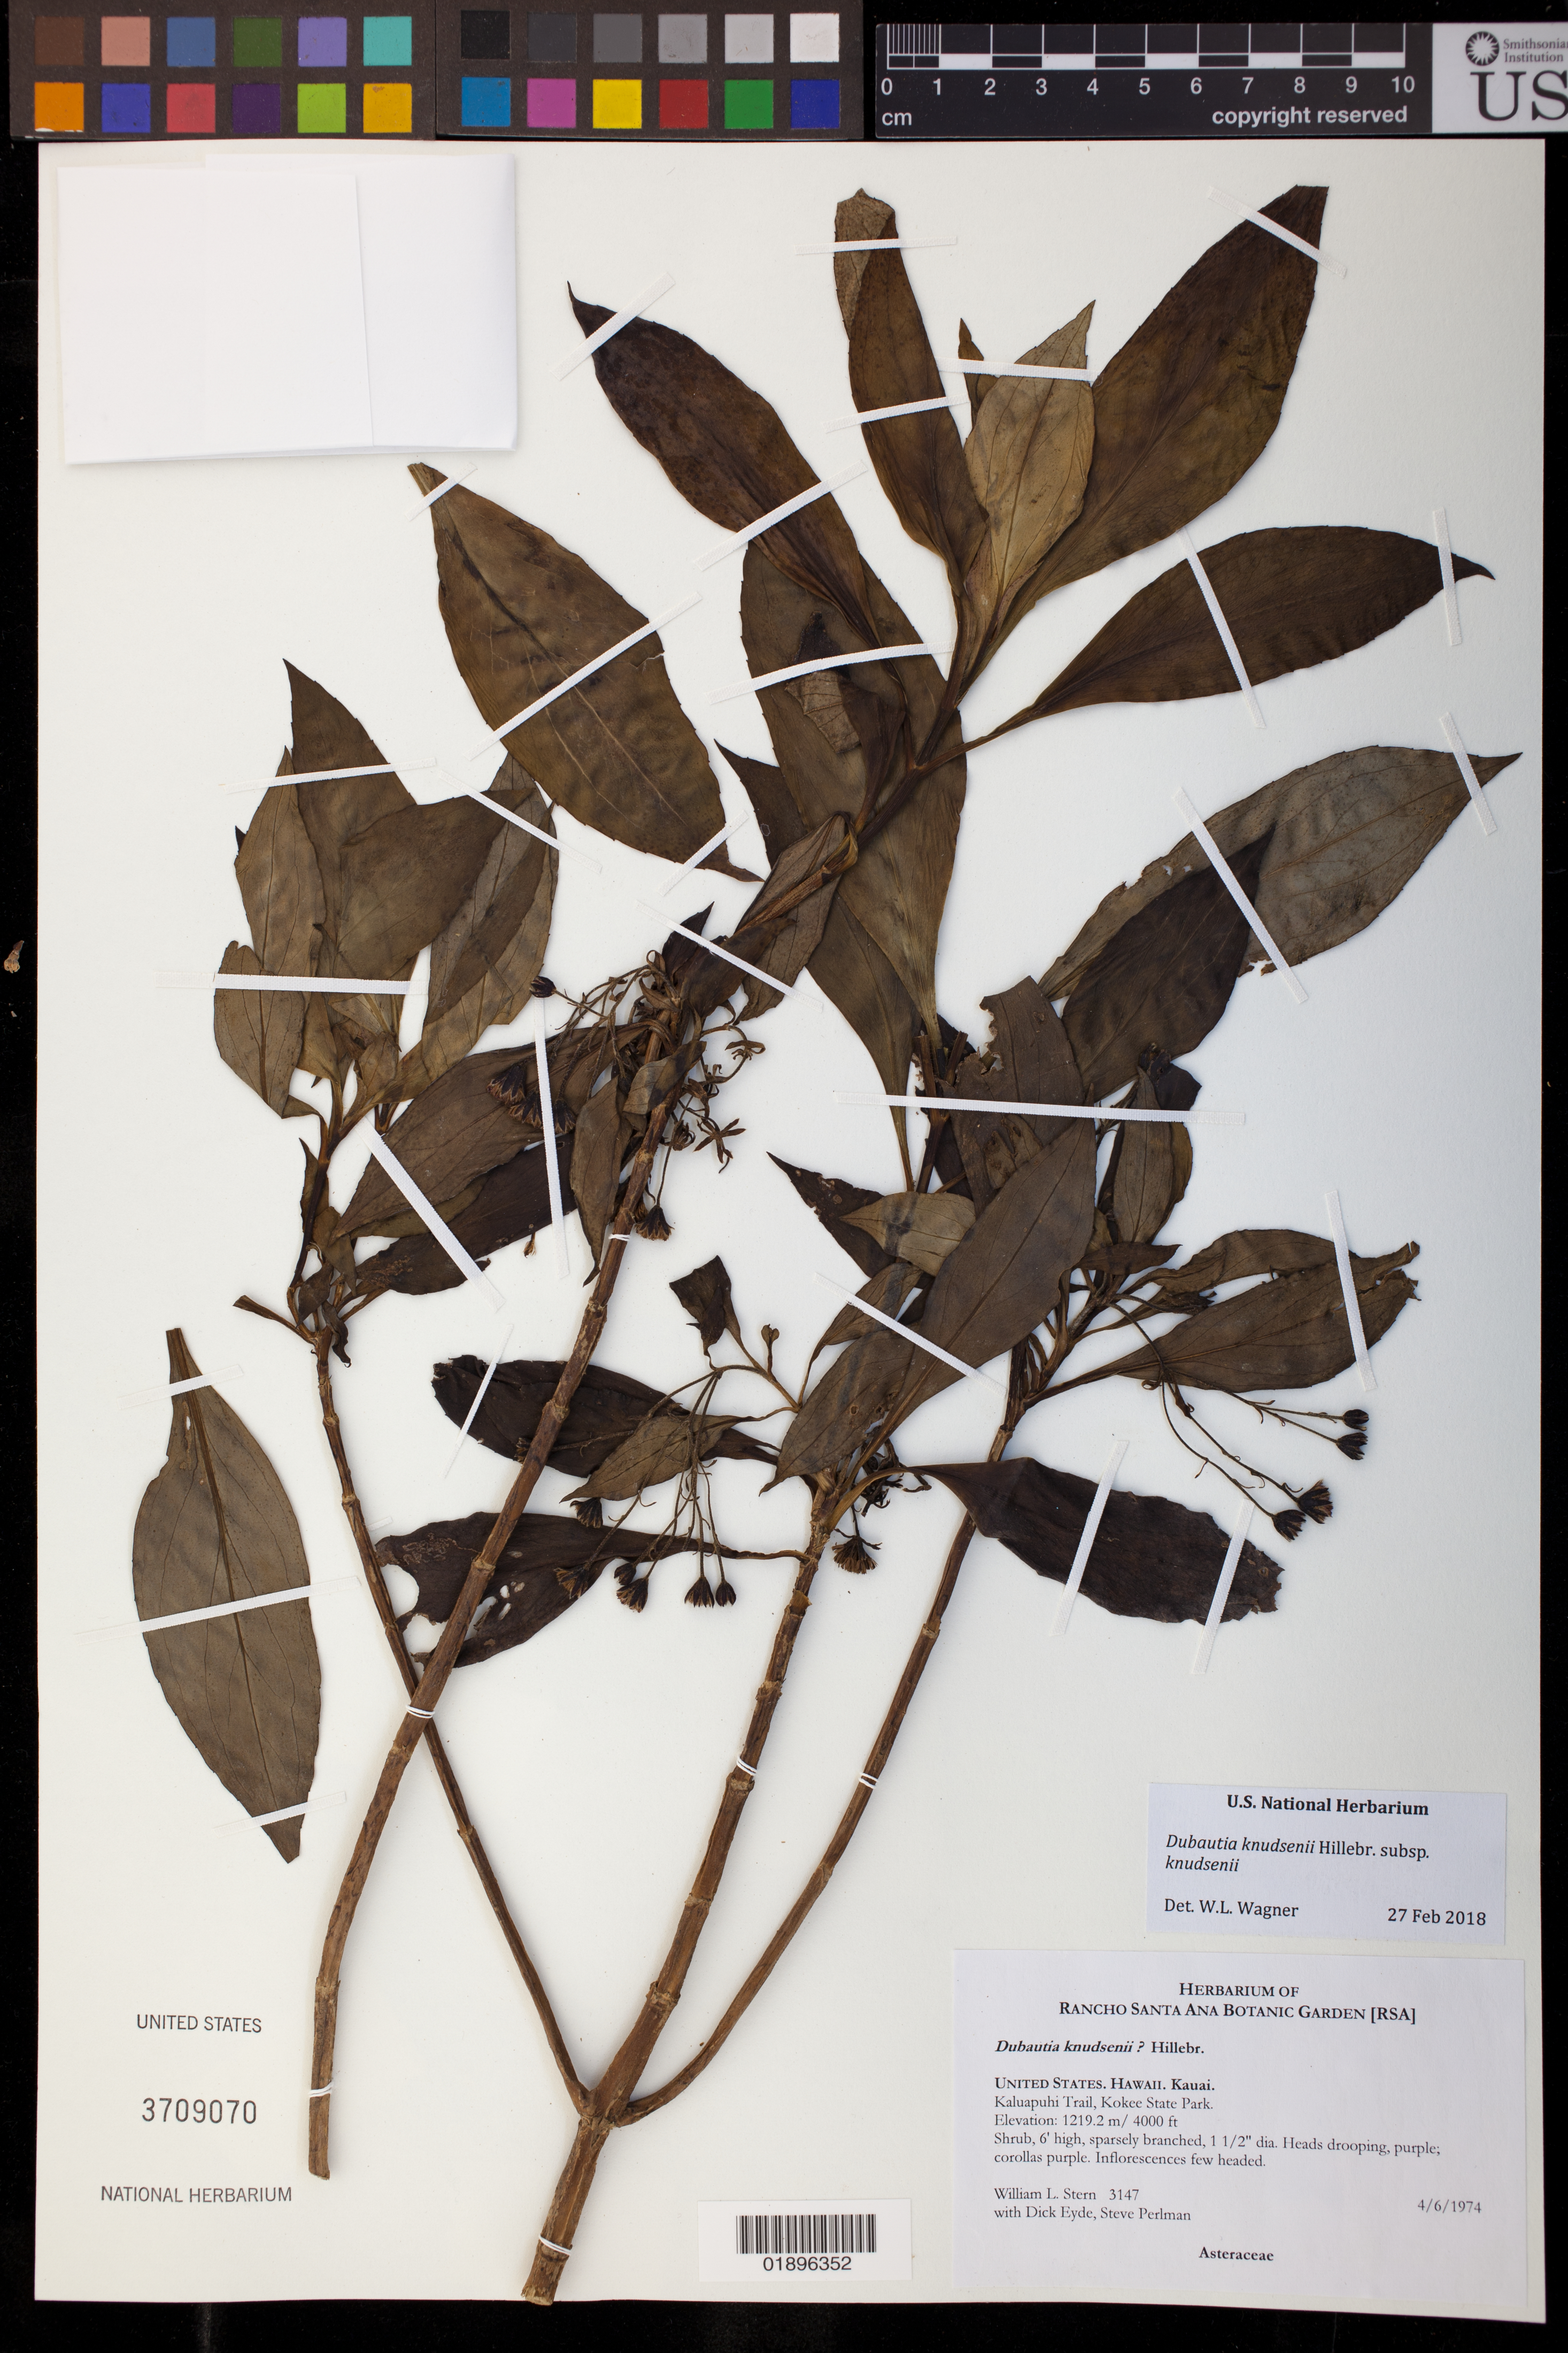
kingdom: Plantae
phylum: Tracheophyta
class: Magnoliopsida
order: Asterales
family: Asteraceae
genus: Dubautia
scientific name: Dubautia knudsenii subsp. knudsenii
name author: Hillebr.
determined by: Wagner, W. L., (BOT), Smithsonian Institution - National Museum of Natural History (UNITED STATES)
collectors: W. L. Stern, R. H. Eyde & S. P. Perlman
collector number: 3147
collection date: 1974-04-06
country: United States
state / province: Hawaii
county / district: Kauai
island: Kaua'i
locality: Kaluapuhi Trail, Kokee State Park.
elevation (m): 1219.2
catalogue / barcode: US 3709070